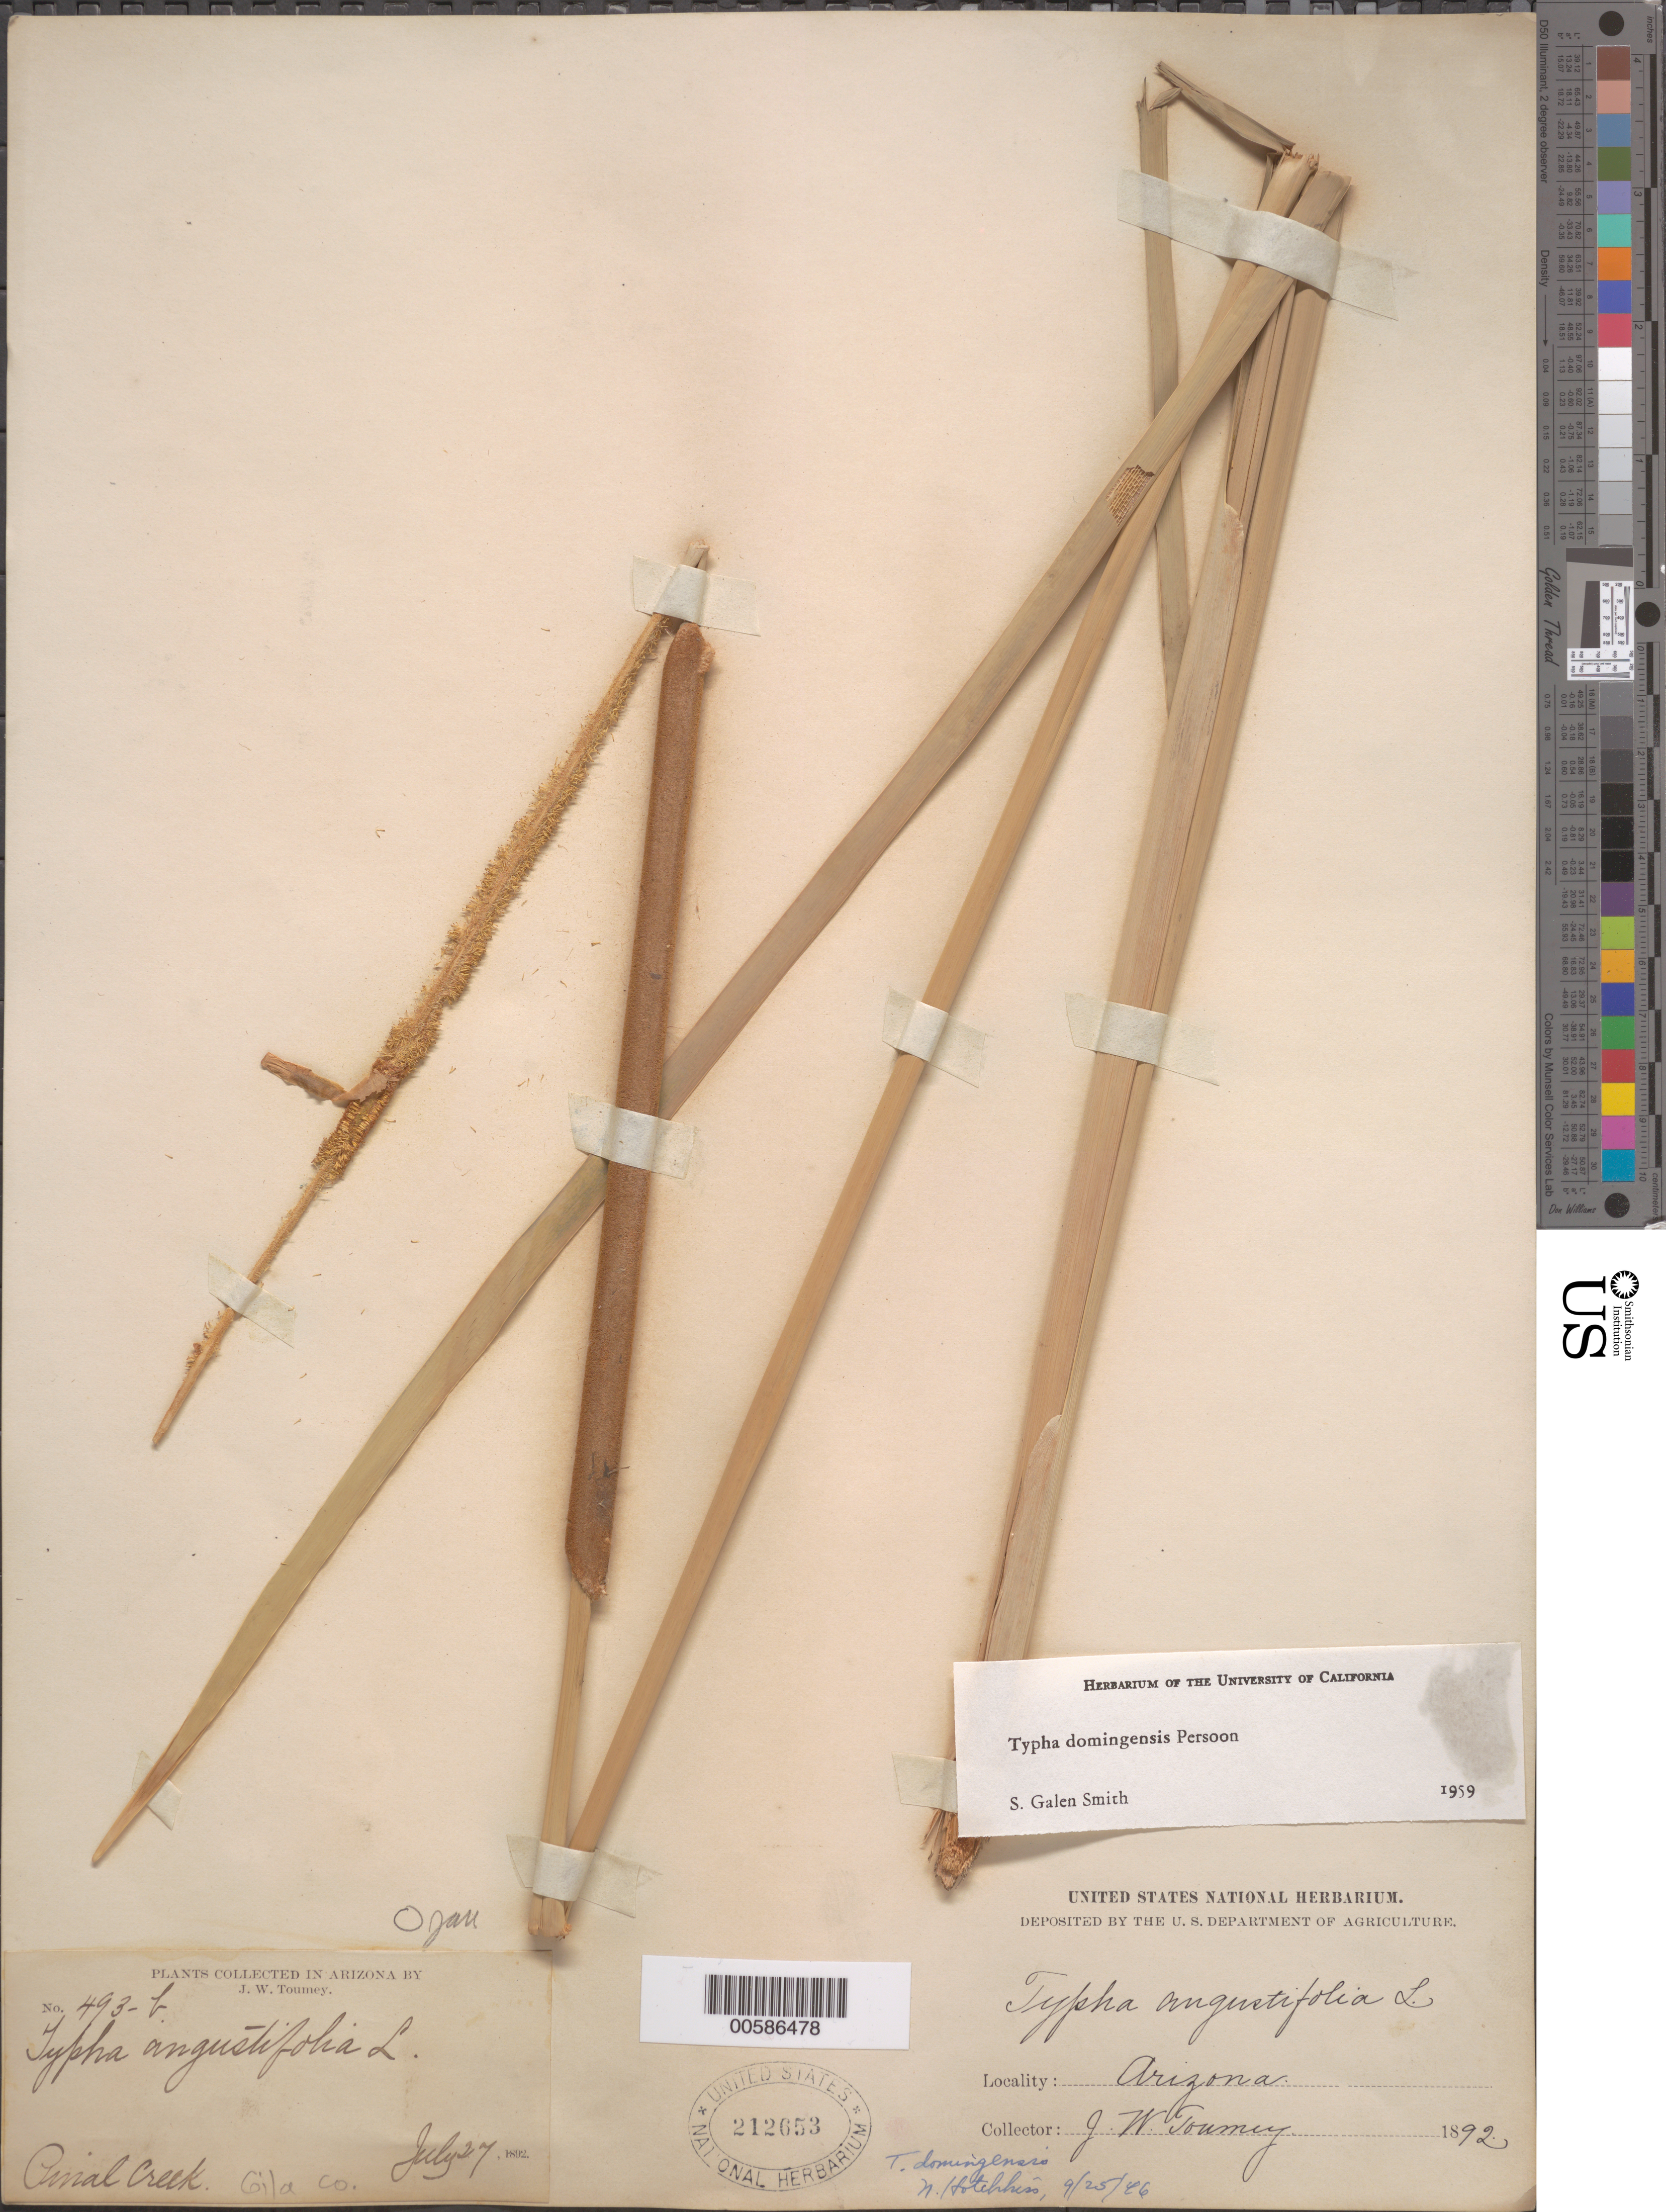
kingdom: Plantae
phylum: Tracheophyta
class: Liliopsida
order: Poales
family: Typhaceae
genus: Typha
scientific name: Typha domingensis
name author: Pers.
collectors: J. W. Toumey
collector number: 493b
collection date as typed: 27 Jul 1892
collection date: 1892-07-27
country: United States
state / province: Arizona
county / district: Gila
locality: Pinal Creek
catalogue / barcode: US 212653